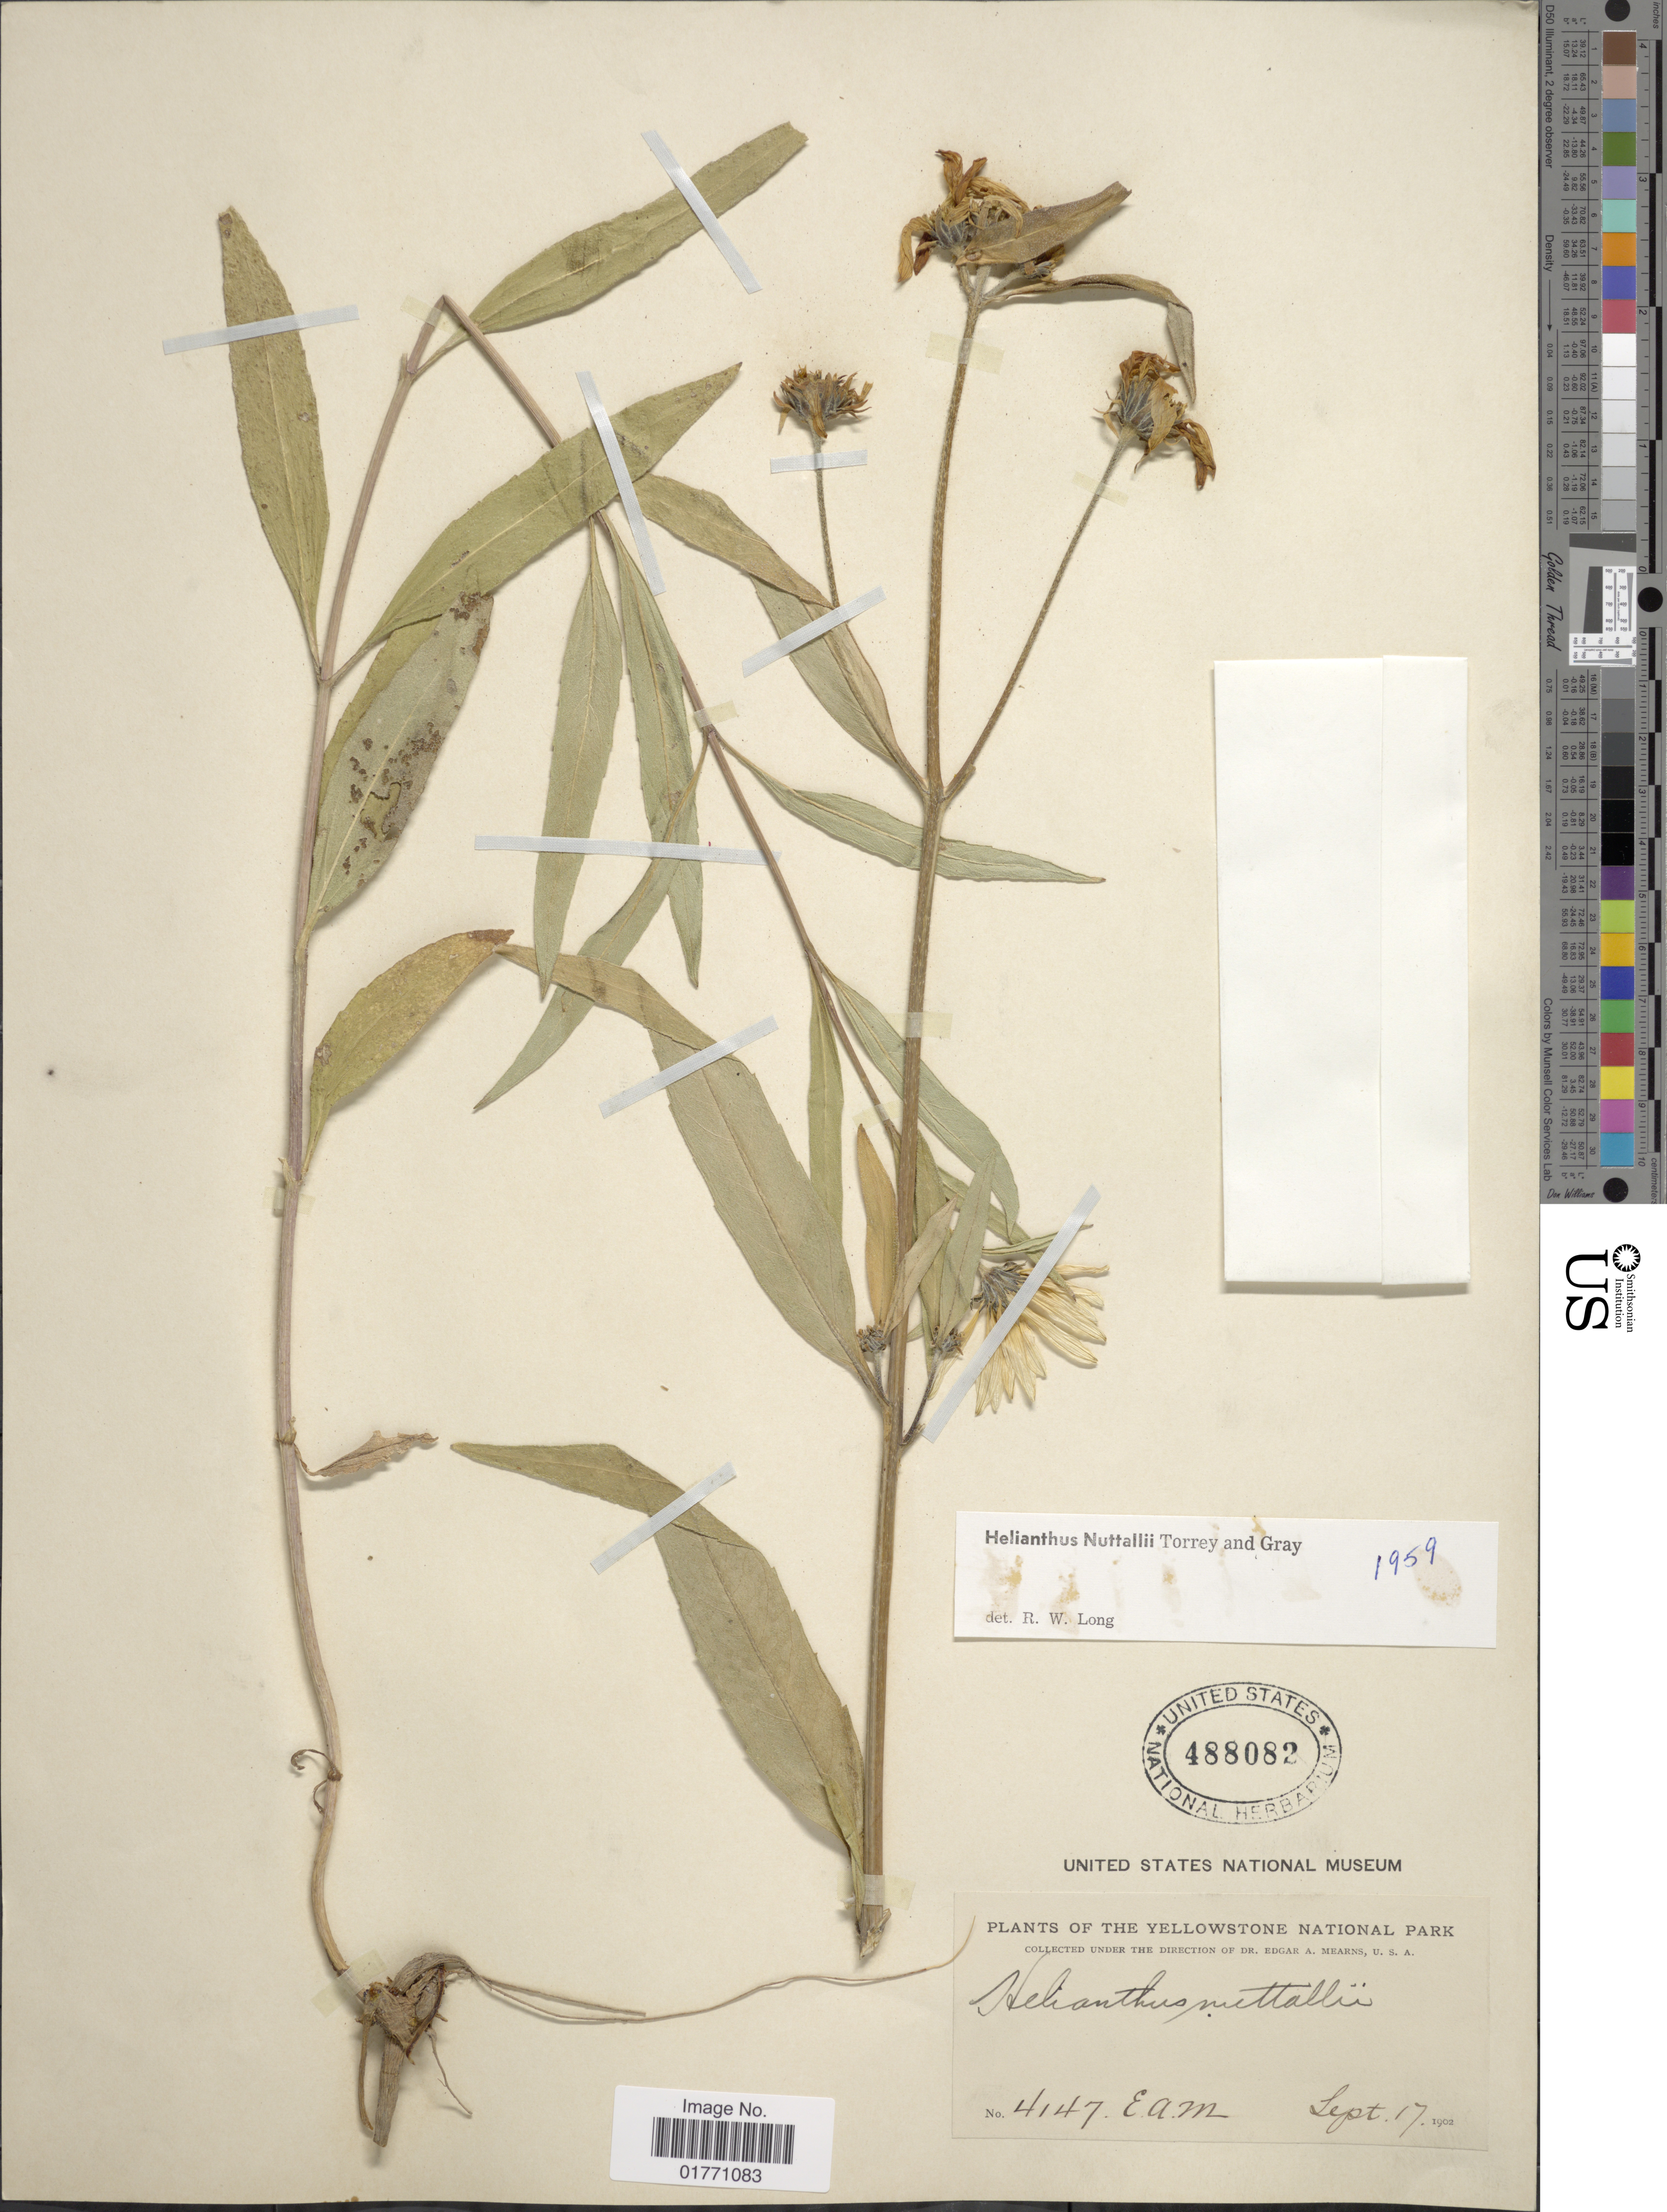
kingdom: Plantae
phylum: Tracheophyta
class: Magnoliopsida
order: Asterales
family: Asteraceae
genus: Helianthus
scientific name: Helianthus nuttallii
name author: Torr. & A. Gray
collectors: E. A. Mearns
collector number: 4147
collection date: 1902-09-17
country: United States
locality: Yellowstone National Park.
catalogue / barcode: US 488082